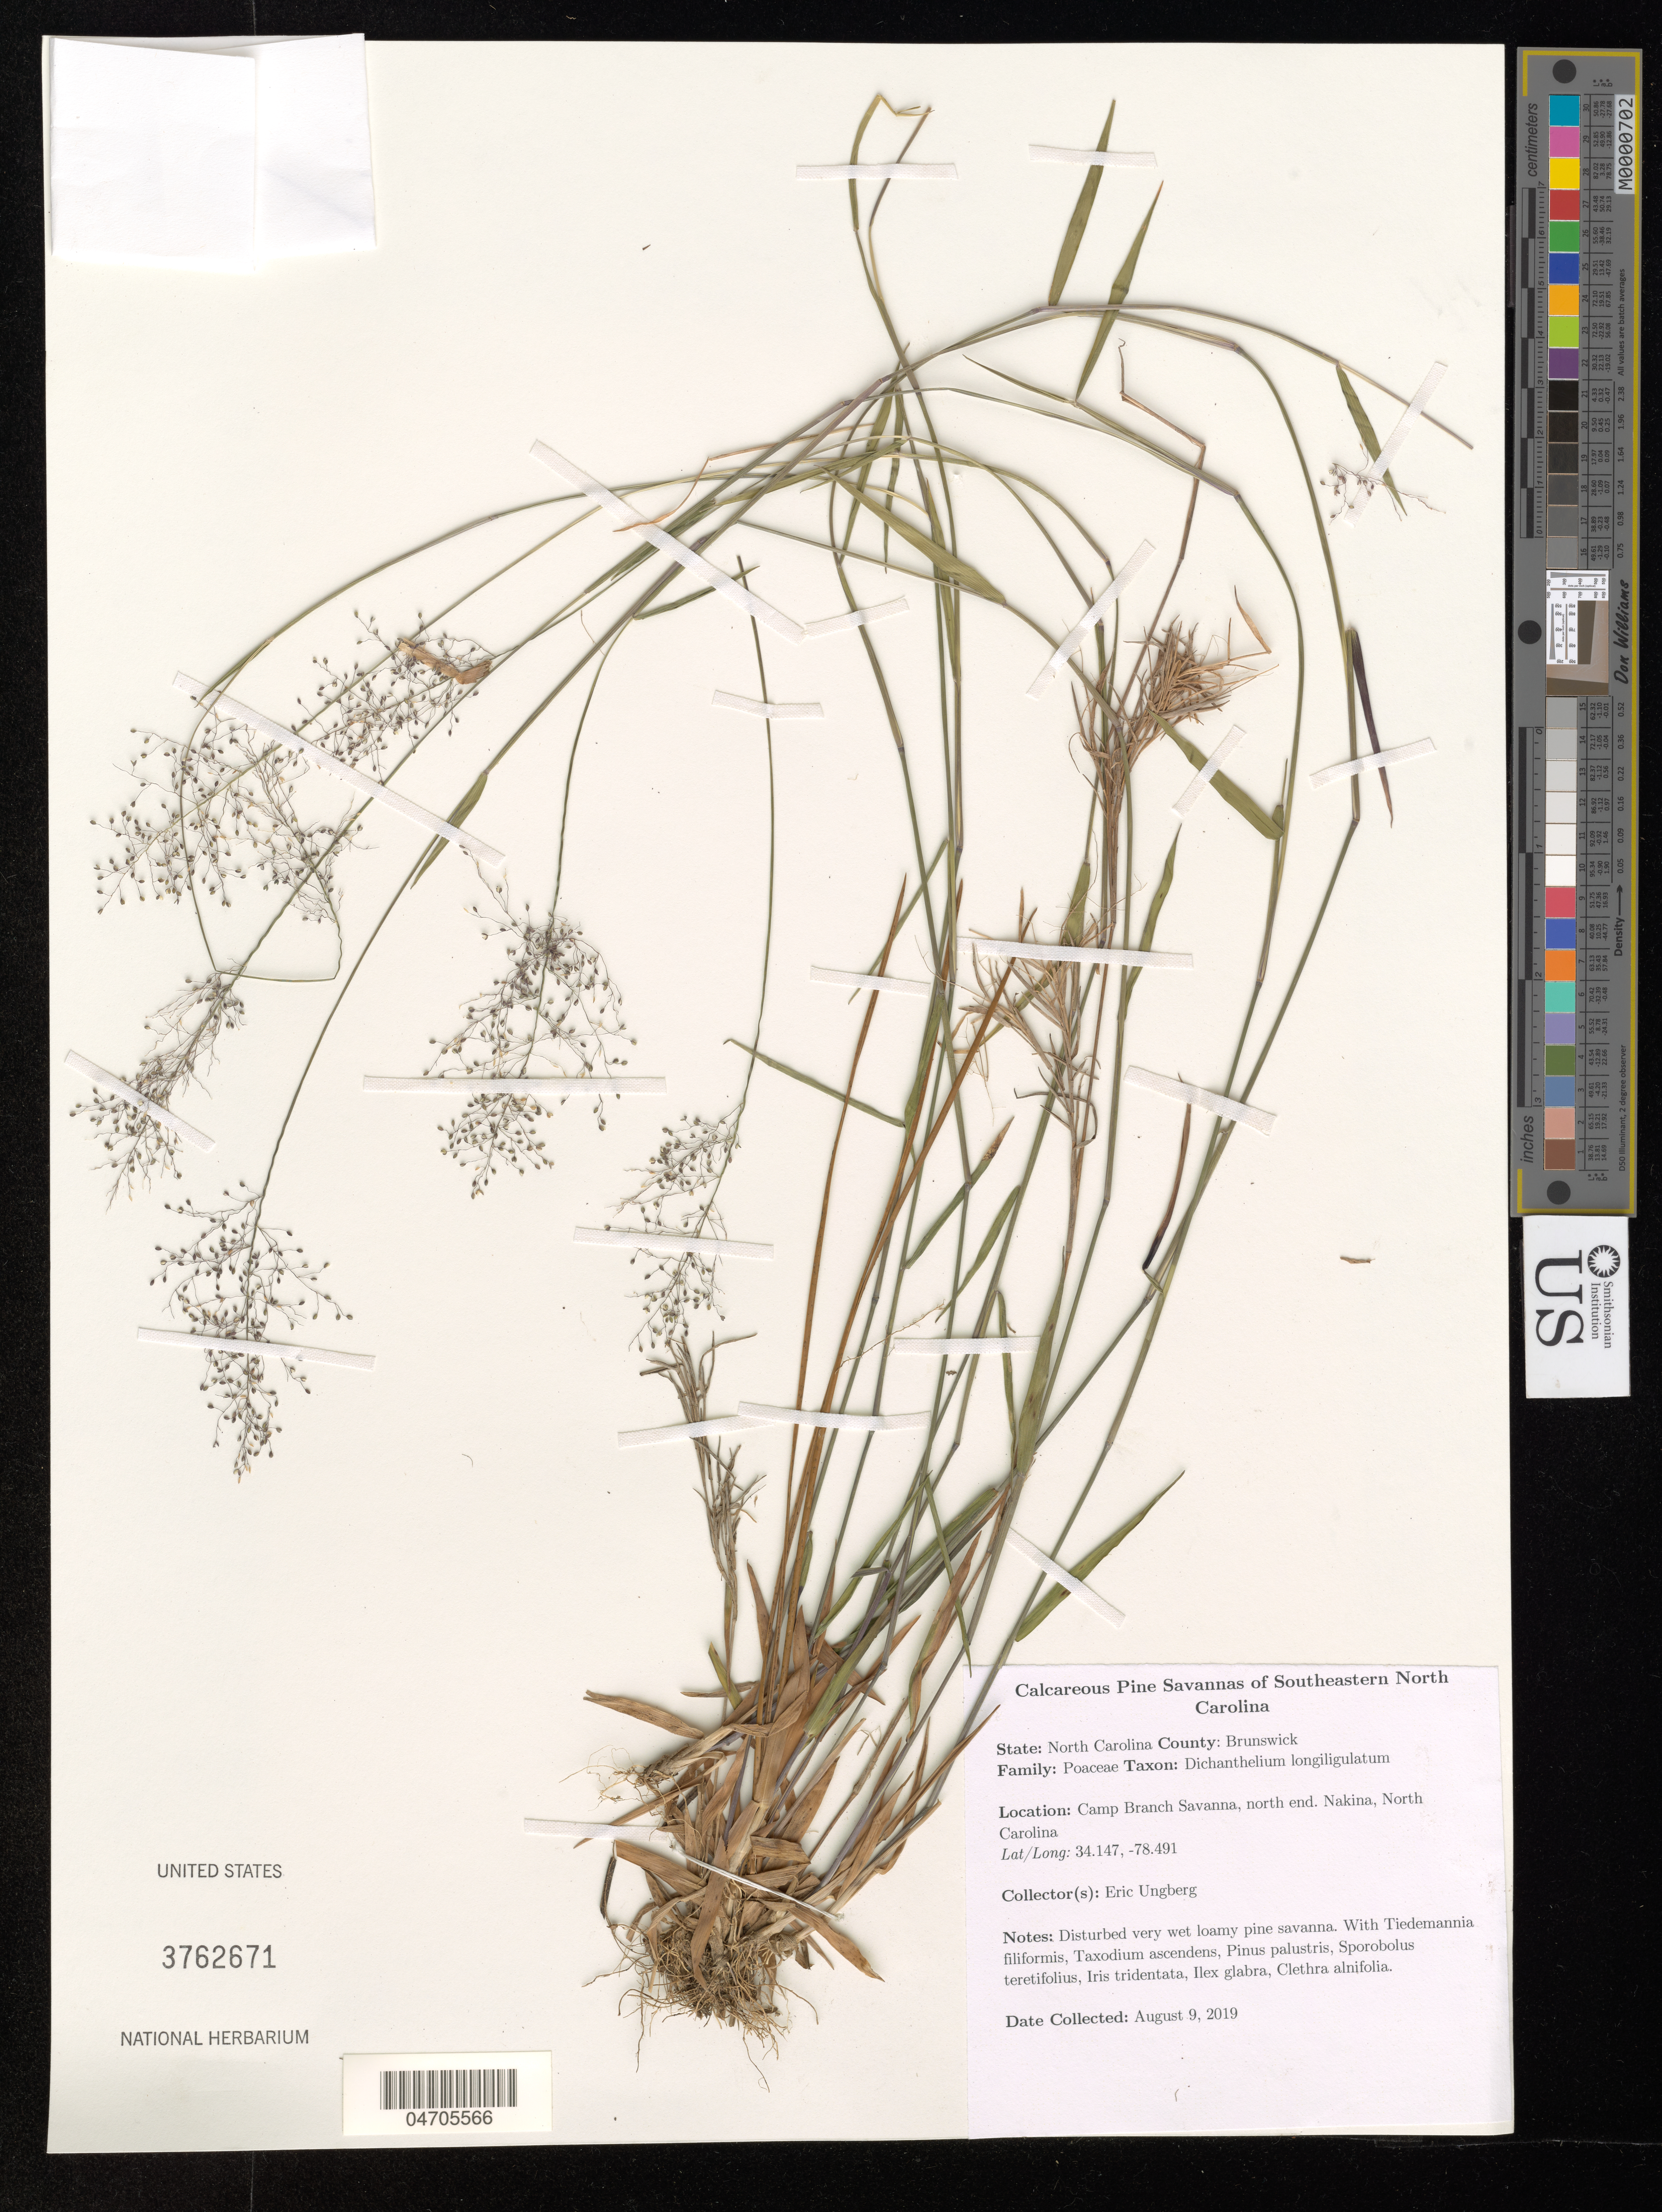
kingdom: Plantae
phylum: Tracheophyta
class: Liliopsida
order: Poales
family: Poaceae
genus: Dichanthelium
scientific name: Dichanthelium longiligulatum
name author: (Nash) Freckmann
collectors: E. Ungberg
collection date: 2019-08-09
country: United States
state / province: North Carolina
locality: Calcareous Pine Savannas of Southeastern North Carolina. County: Brunswick. Camp Branch Savanna, north end. Nakina.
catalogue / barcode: US 3762671